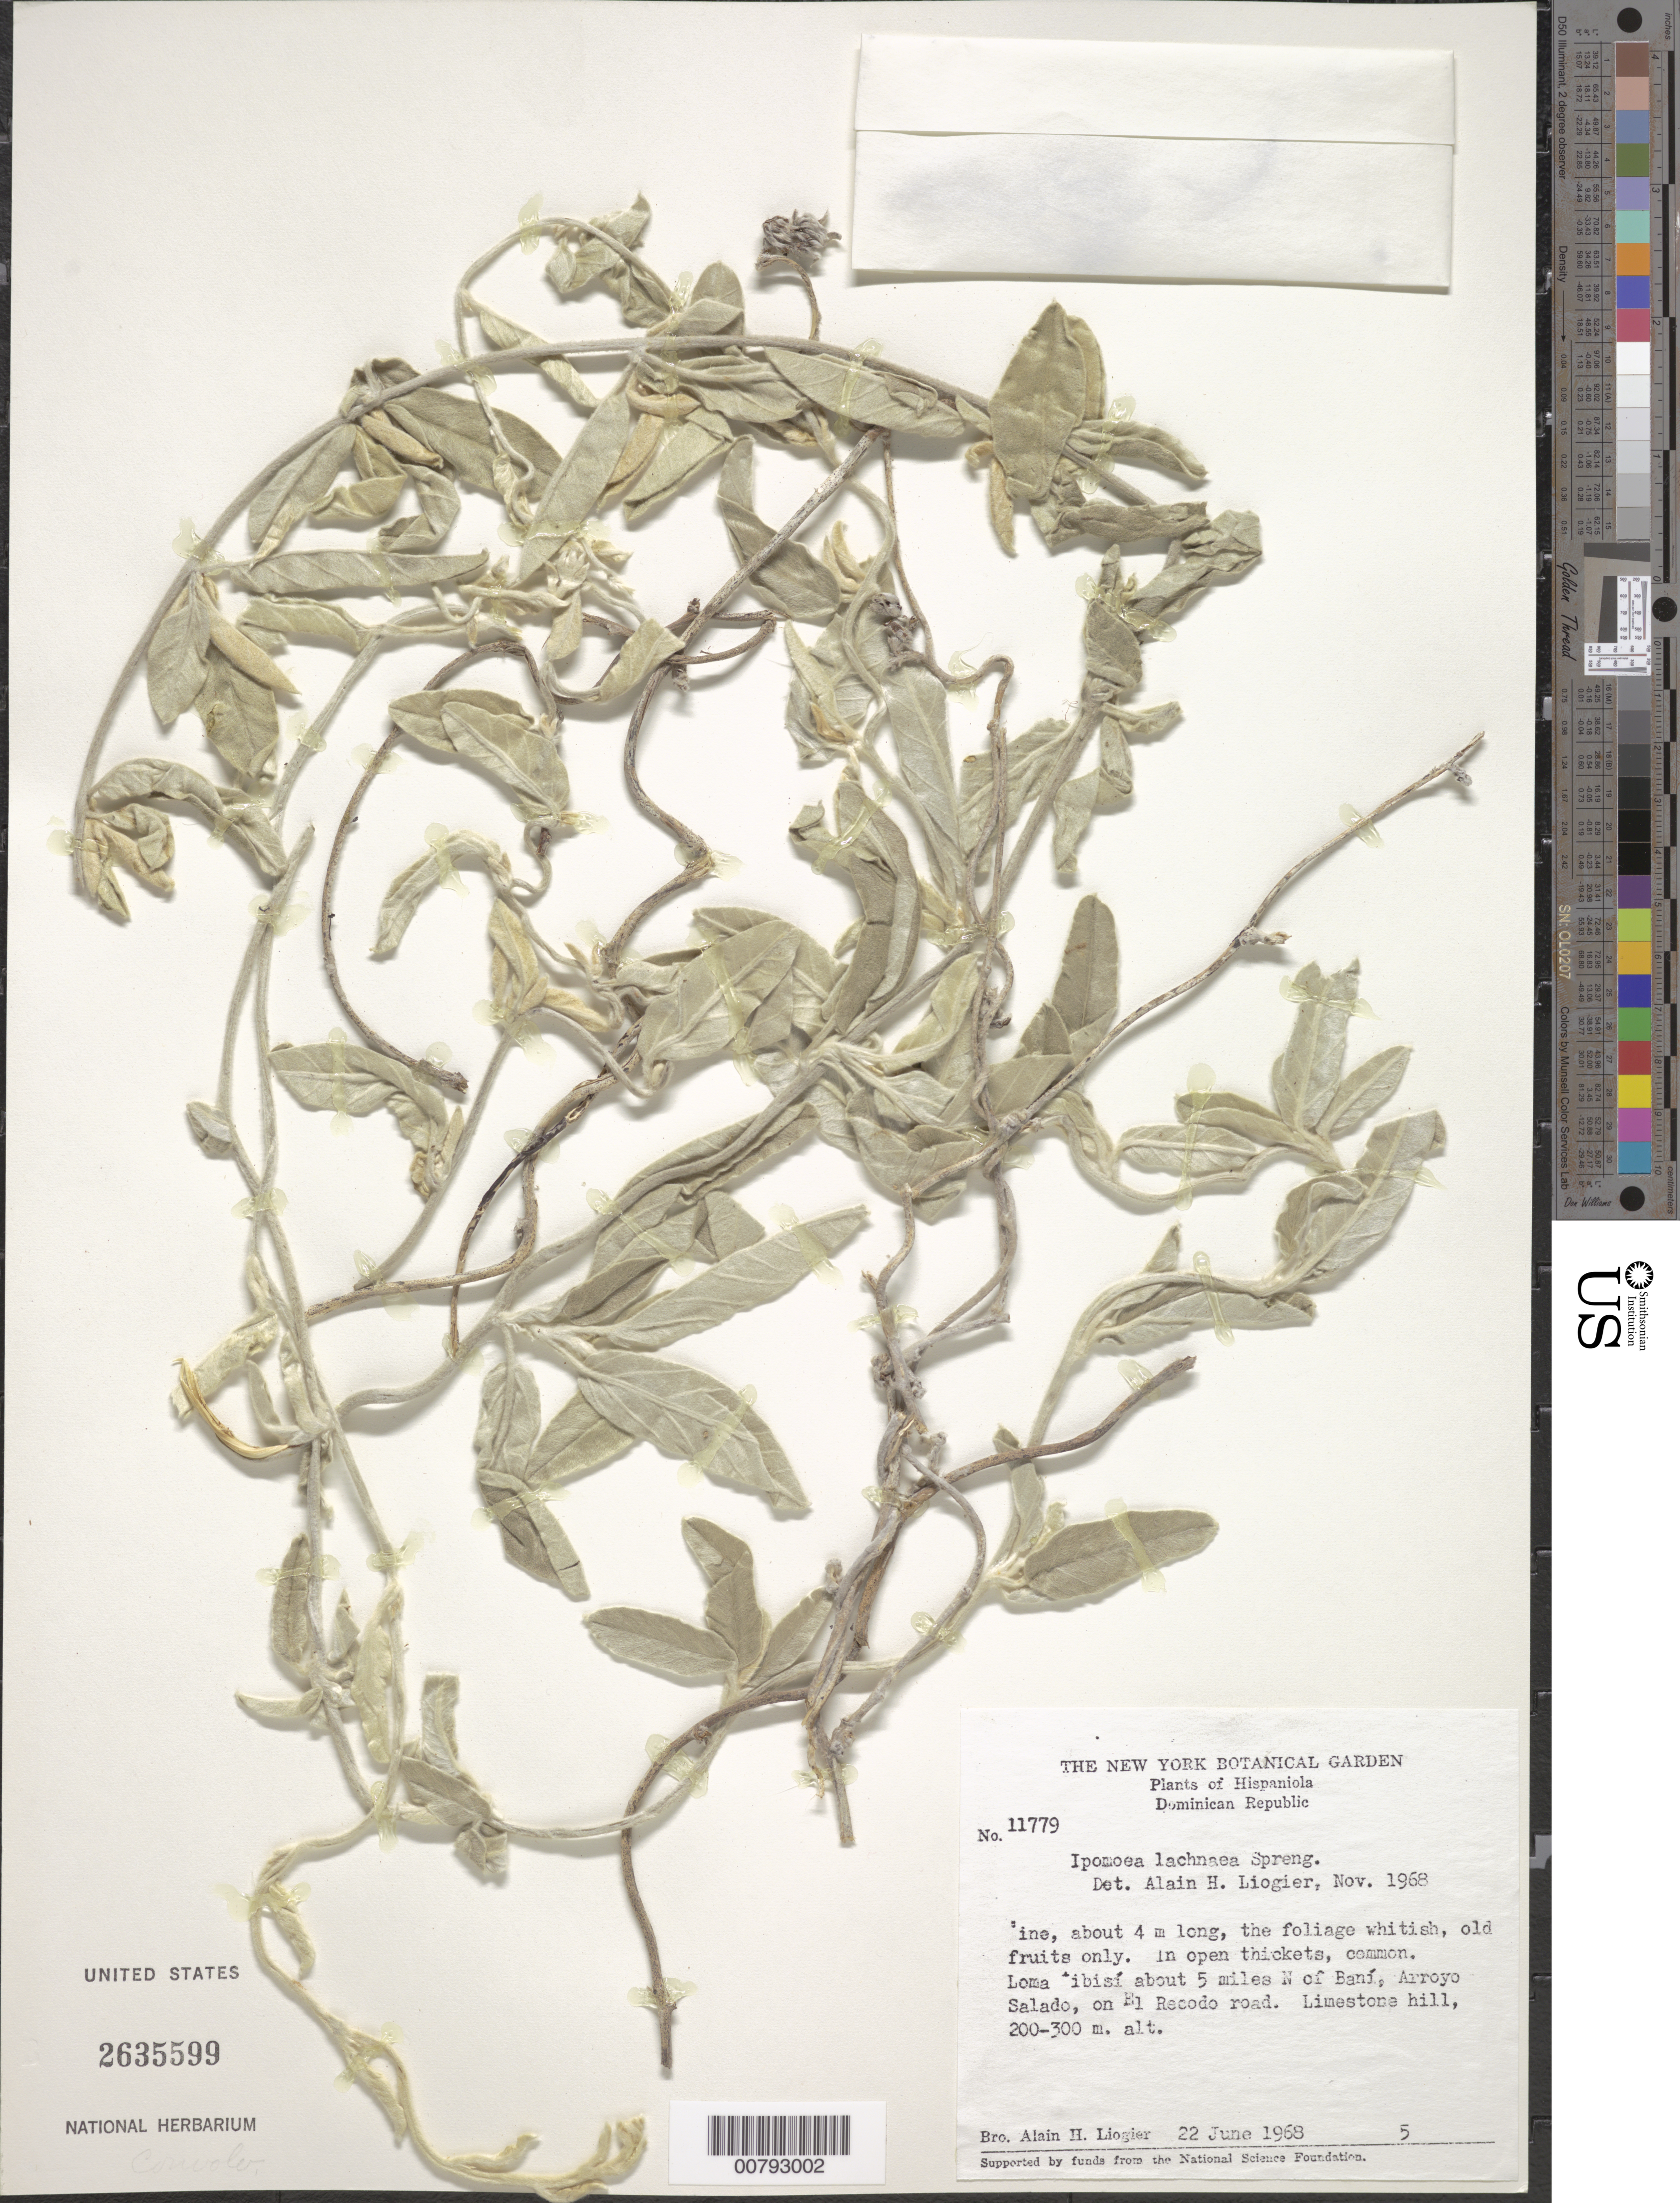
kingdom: Plantae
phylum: Tracheophyta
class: Magnoliopsida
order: Solanales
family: Convolvulaceae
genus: Ipomoea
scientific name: Ipomoea lachnaea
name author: Spreng.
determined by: Liogier, Alain H.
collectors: A. H. Liogier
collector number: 11779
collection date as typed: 22 Jun 1968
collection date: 1968-06-22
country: Dominican Republic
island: Hispaniola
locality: Loma "ibisí", about 5 miles N of Baní; Arroyo Salado, on El Recodo Road.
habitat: Limestone hill.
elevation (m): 200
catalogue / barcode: US 2635599